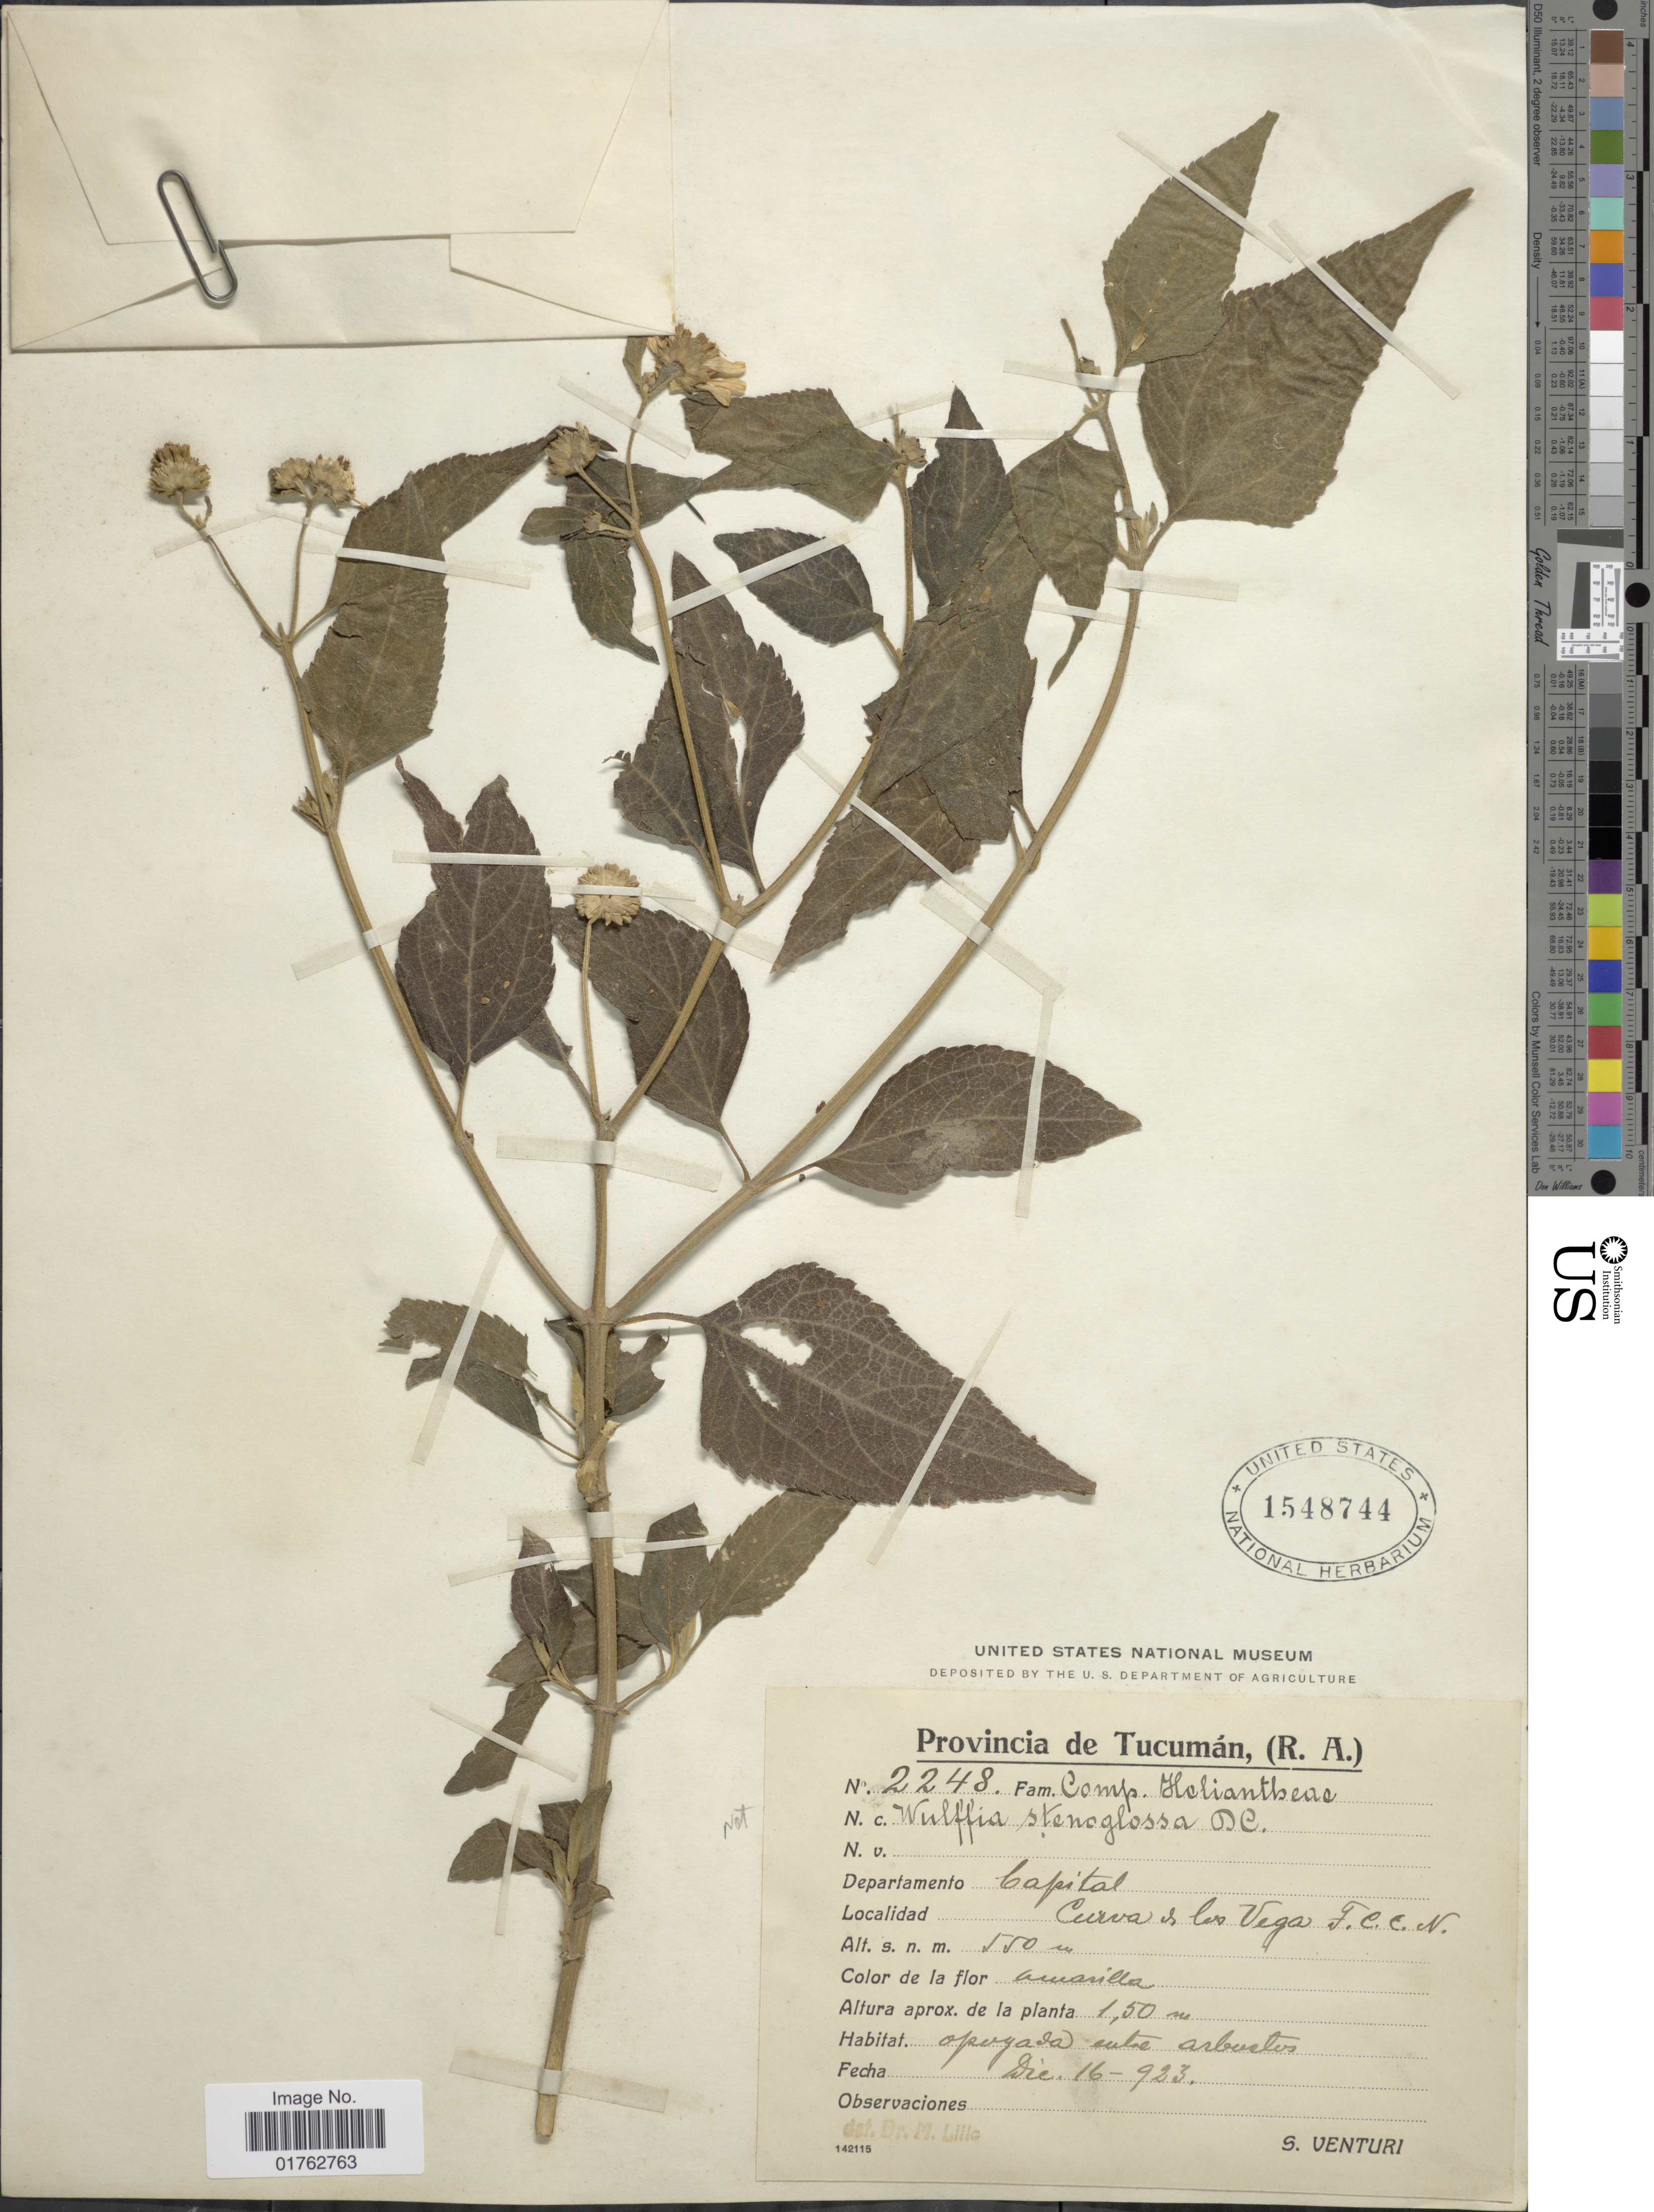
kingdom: Plantae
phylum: Tracheophyta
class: Magnoliopsida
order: Asterales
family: Asteraceae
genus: Wulffia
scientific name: Wulffia baccata var. baccata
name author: (L.) Kuntze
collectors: S. Venturi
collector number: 2248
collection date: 1923-12-16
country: Argentina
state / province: Tucuman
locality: Departamento Capital, Cueva ir los Vega F.C.C.N.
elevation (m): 550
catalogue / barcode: US 1548744